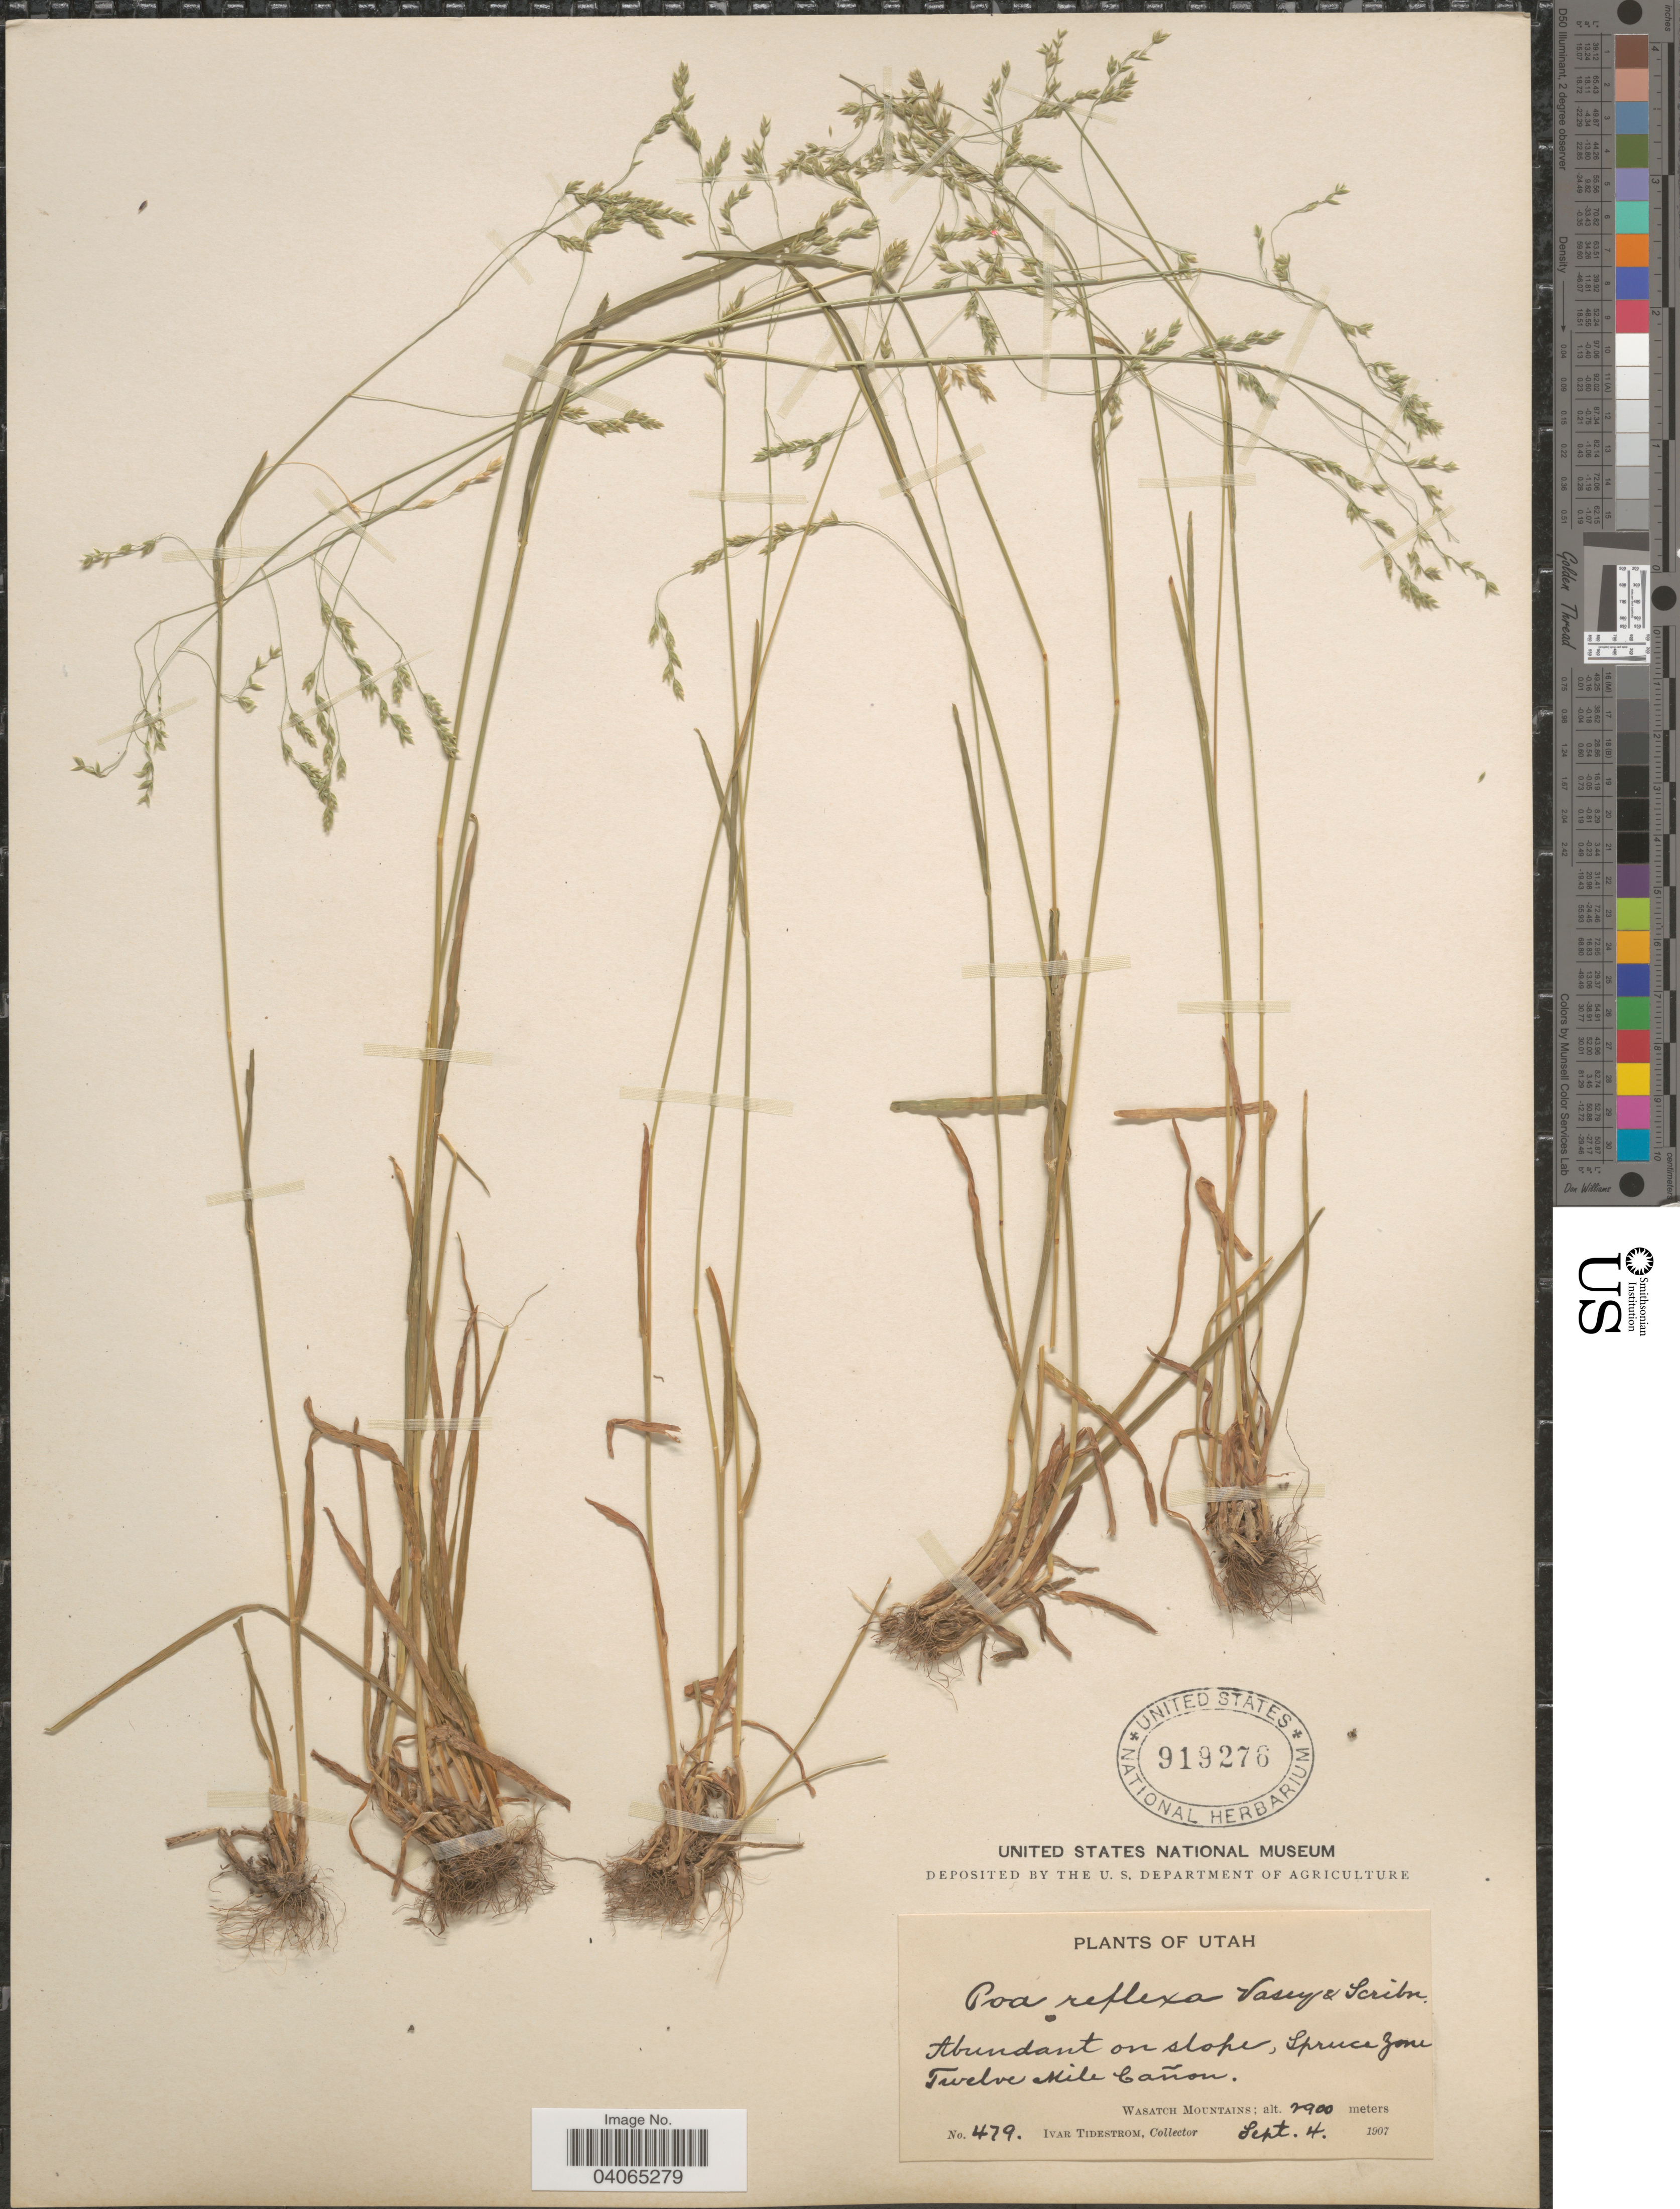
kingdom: Plantae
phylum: Tracheophyta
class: Liliopsida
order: Poales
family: Poaceae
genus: Poa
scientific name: Poa reflexa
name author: Vasey & Scribn.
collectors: I. F. Tidestrom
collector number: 479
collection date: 1907-09-04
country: United States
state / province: Utah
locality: Abundant on slope, Spruce Zone. Twelve Mile Cañon. Wasatch Mountains.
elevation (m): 2900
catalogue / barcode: US 919276